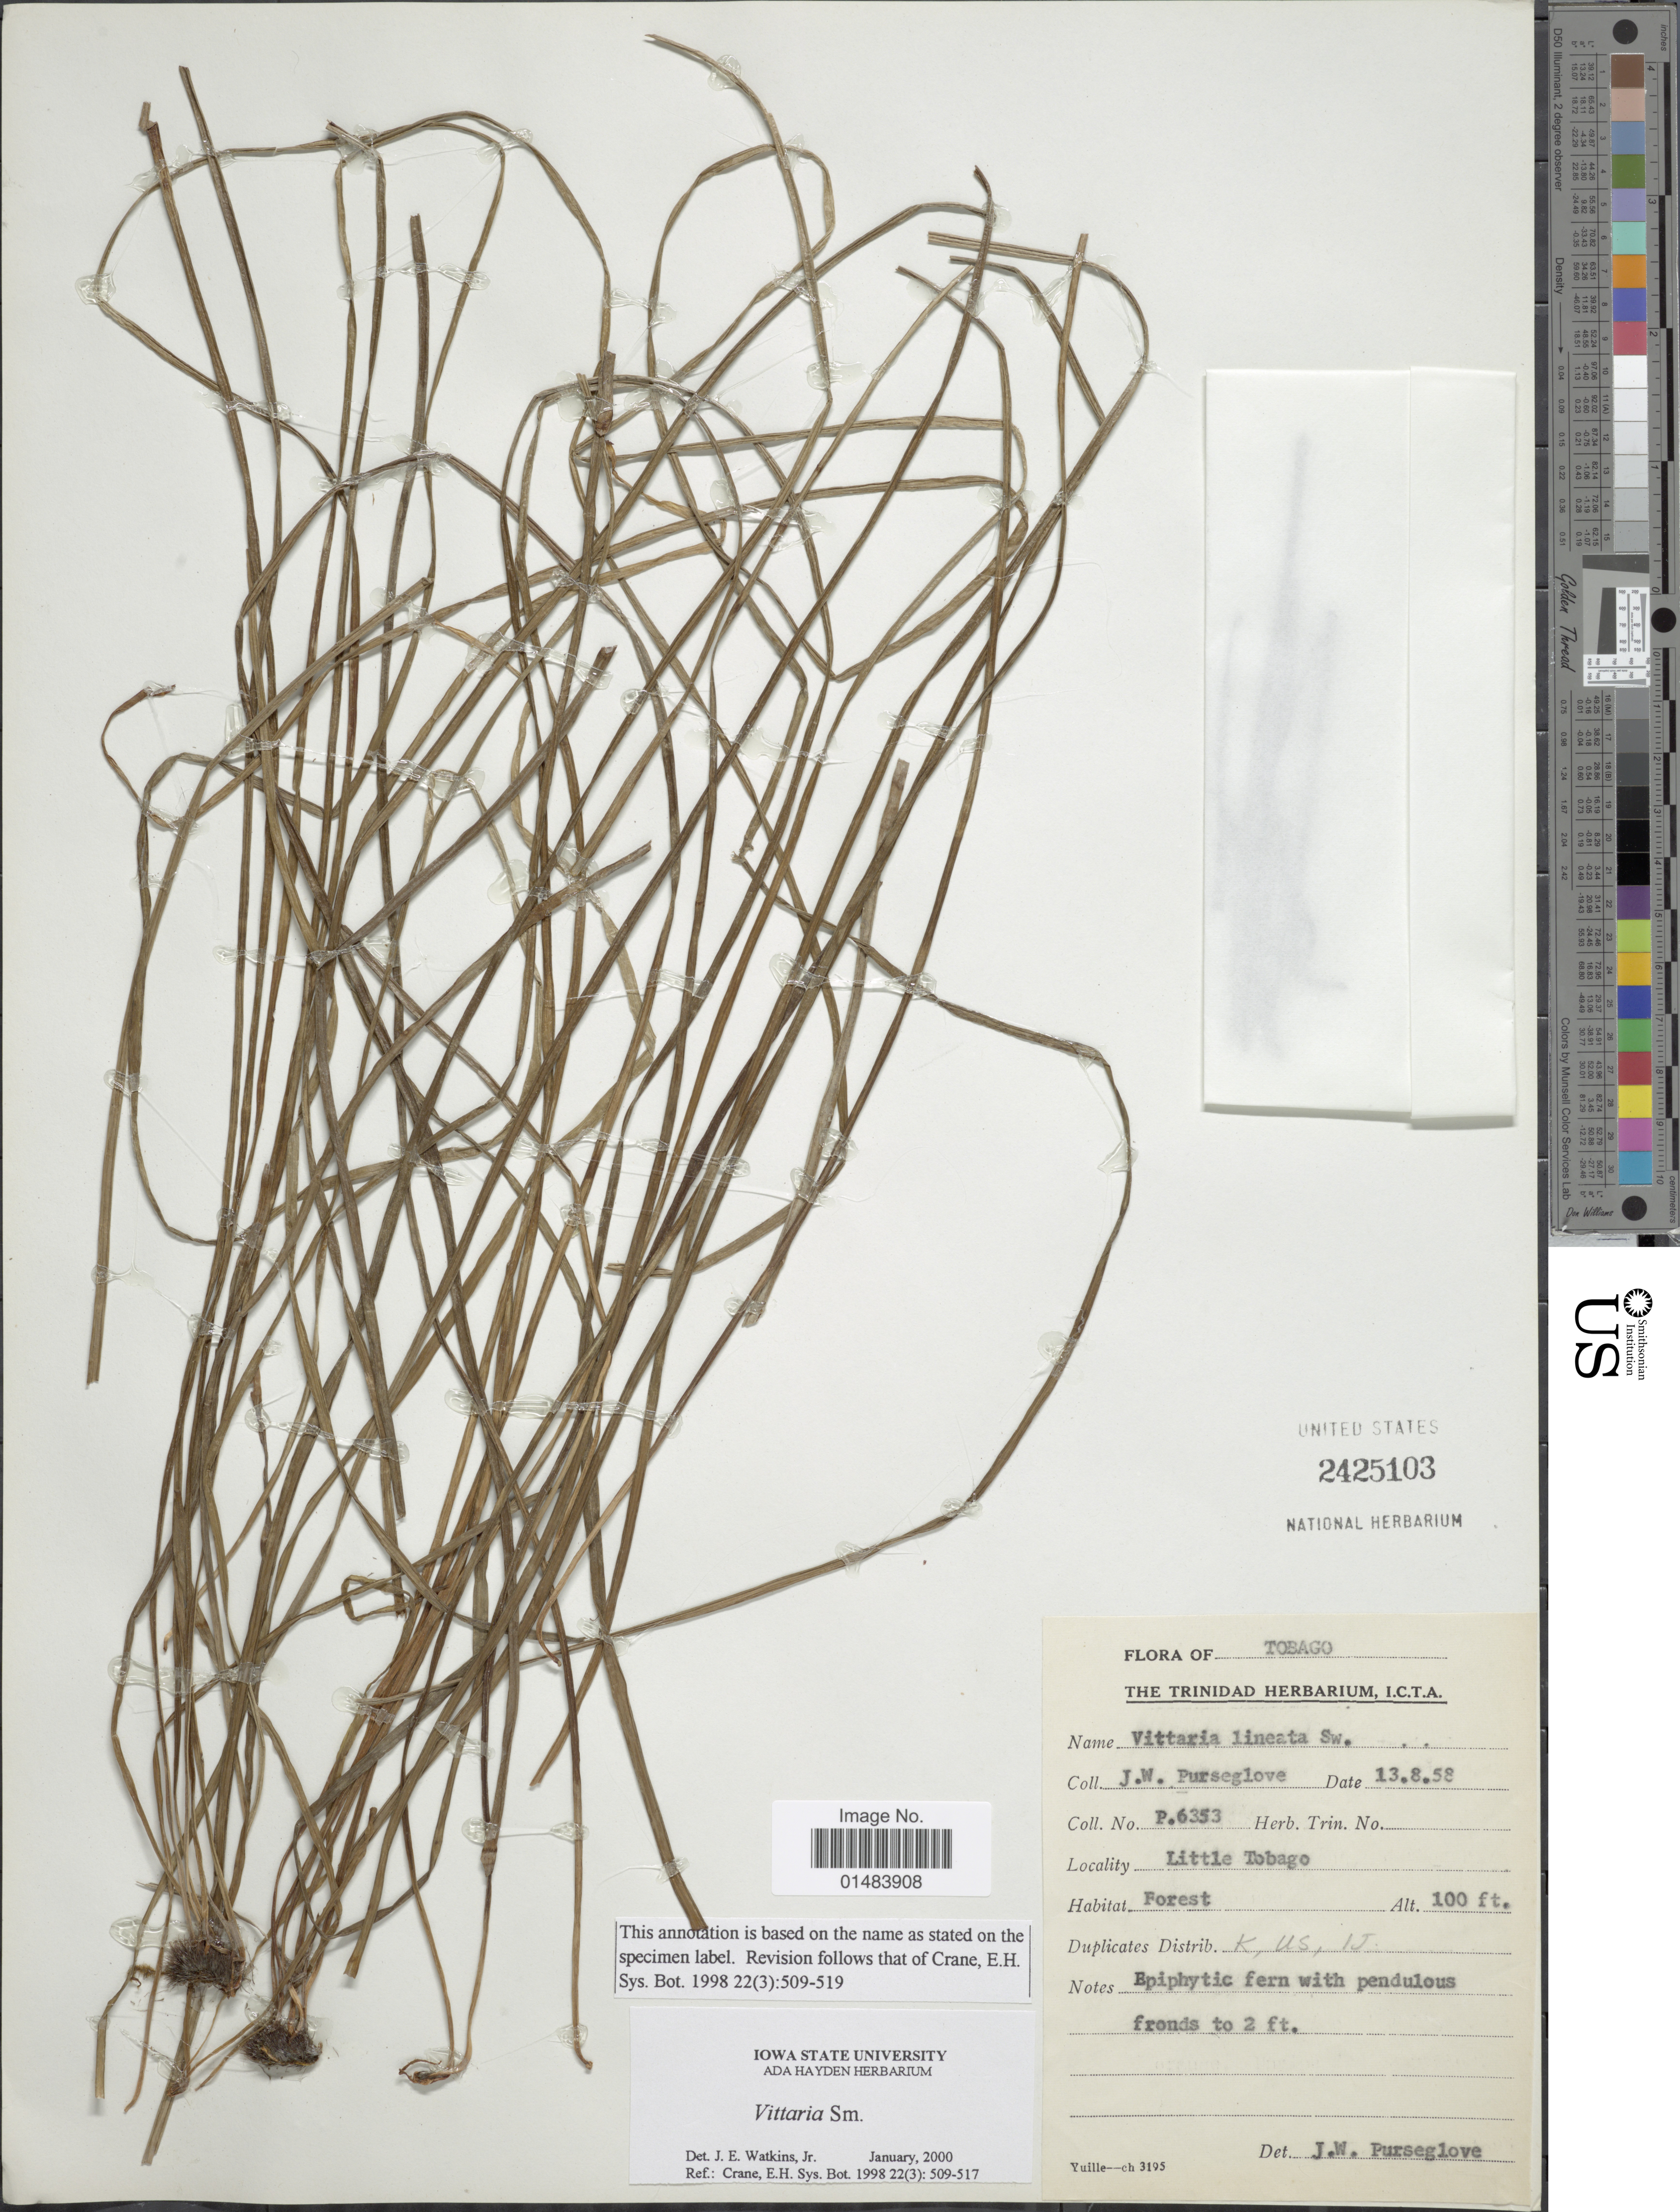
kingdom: Plantae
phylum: Tracheophyta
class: Polypodiopsida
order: Polypodiales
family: Pteridaceae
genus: Vittaria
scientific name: Vittaria lineata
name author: (L.) Sm.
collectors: J. Purseglove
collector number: P.6353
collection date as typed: Transcribed d/m/y: 13/8/58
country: Trinidad and Tobago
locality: Tobago, Little Tobago.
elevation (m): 30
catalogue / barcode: US 2425103